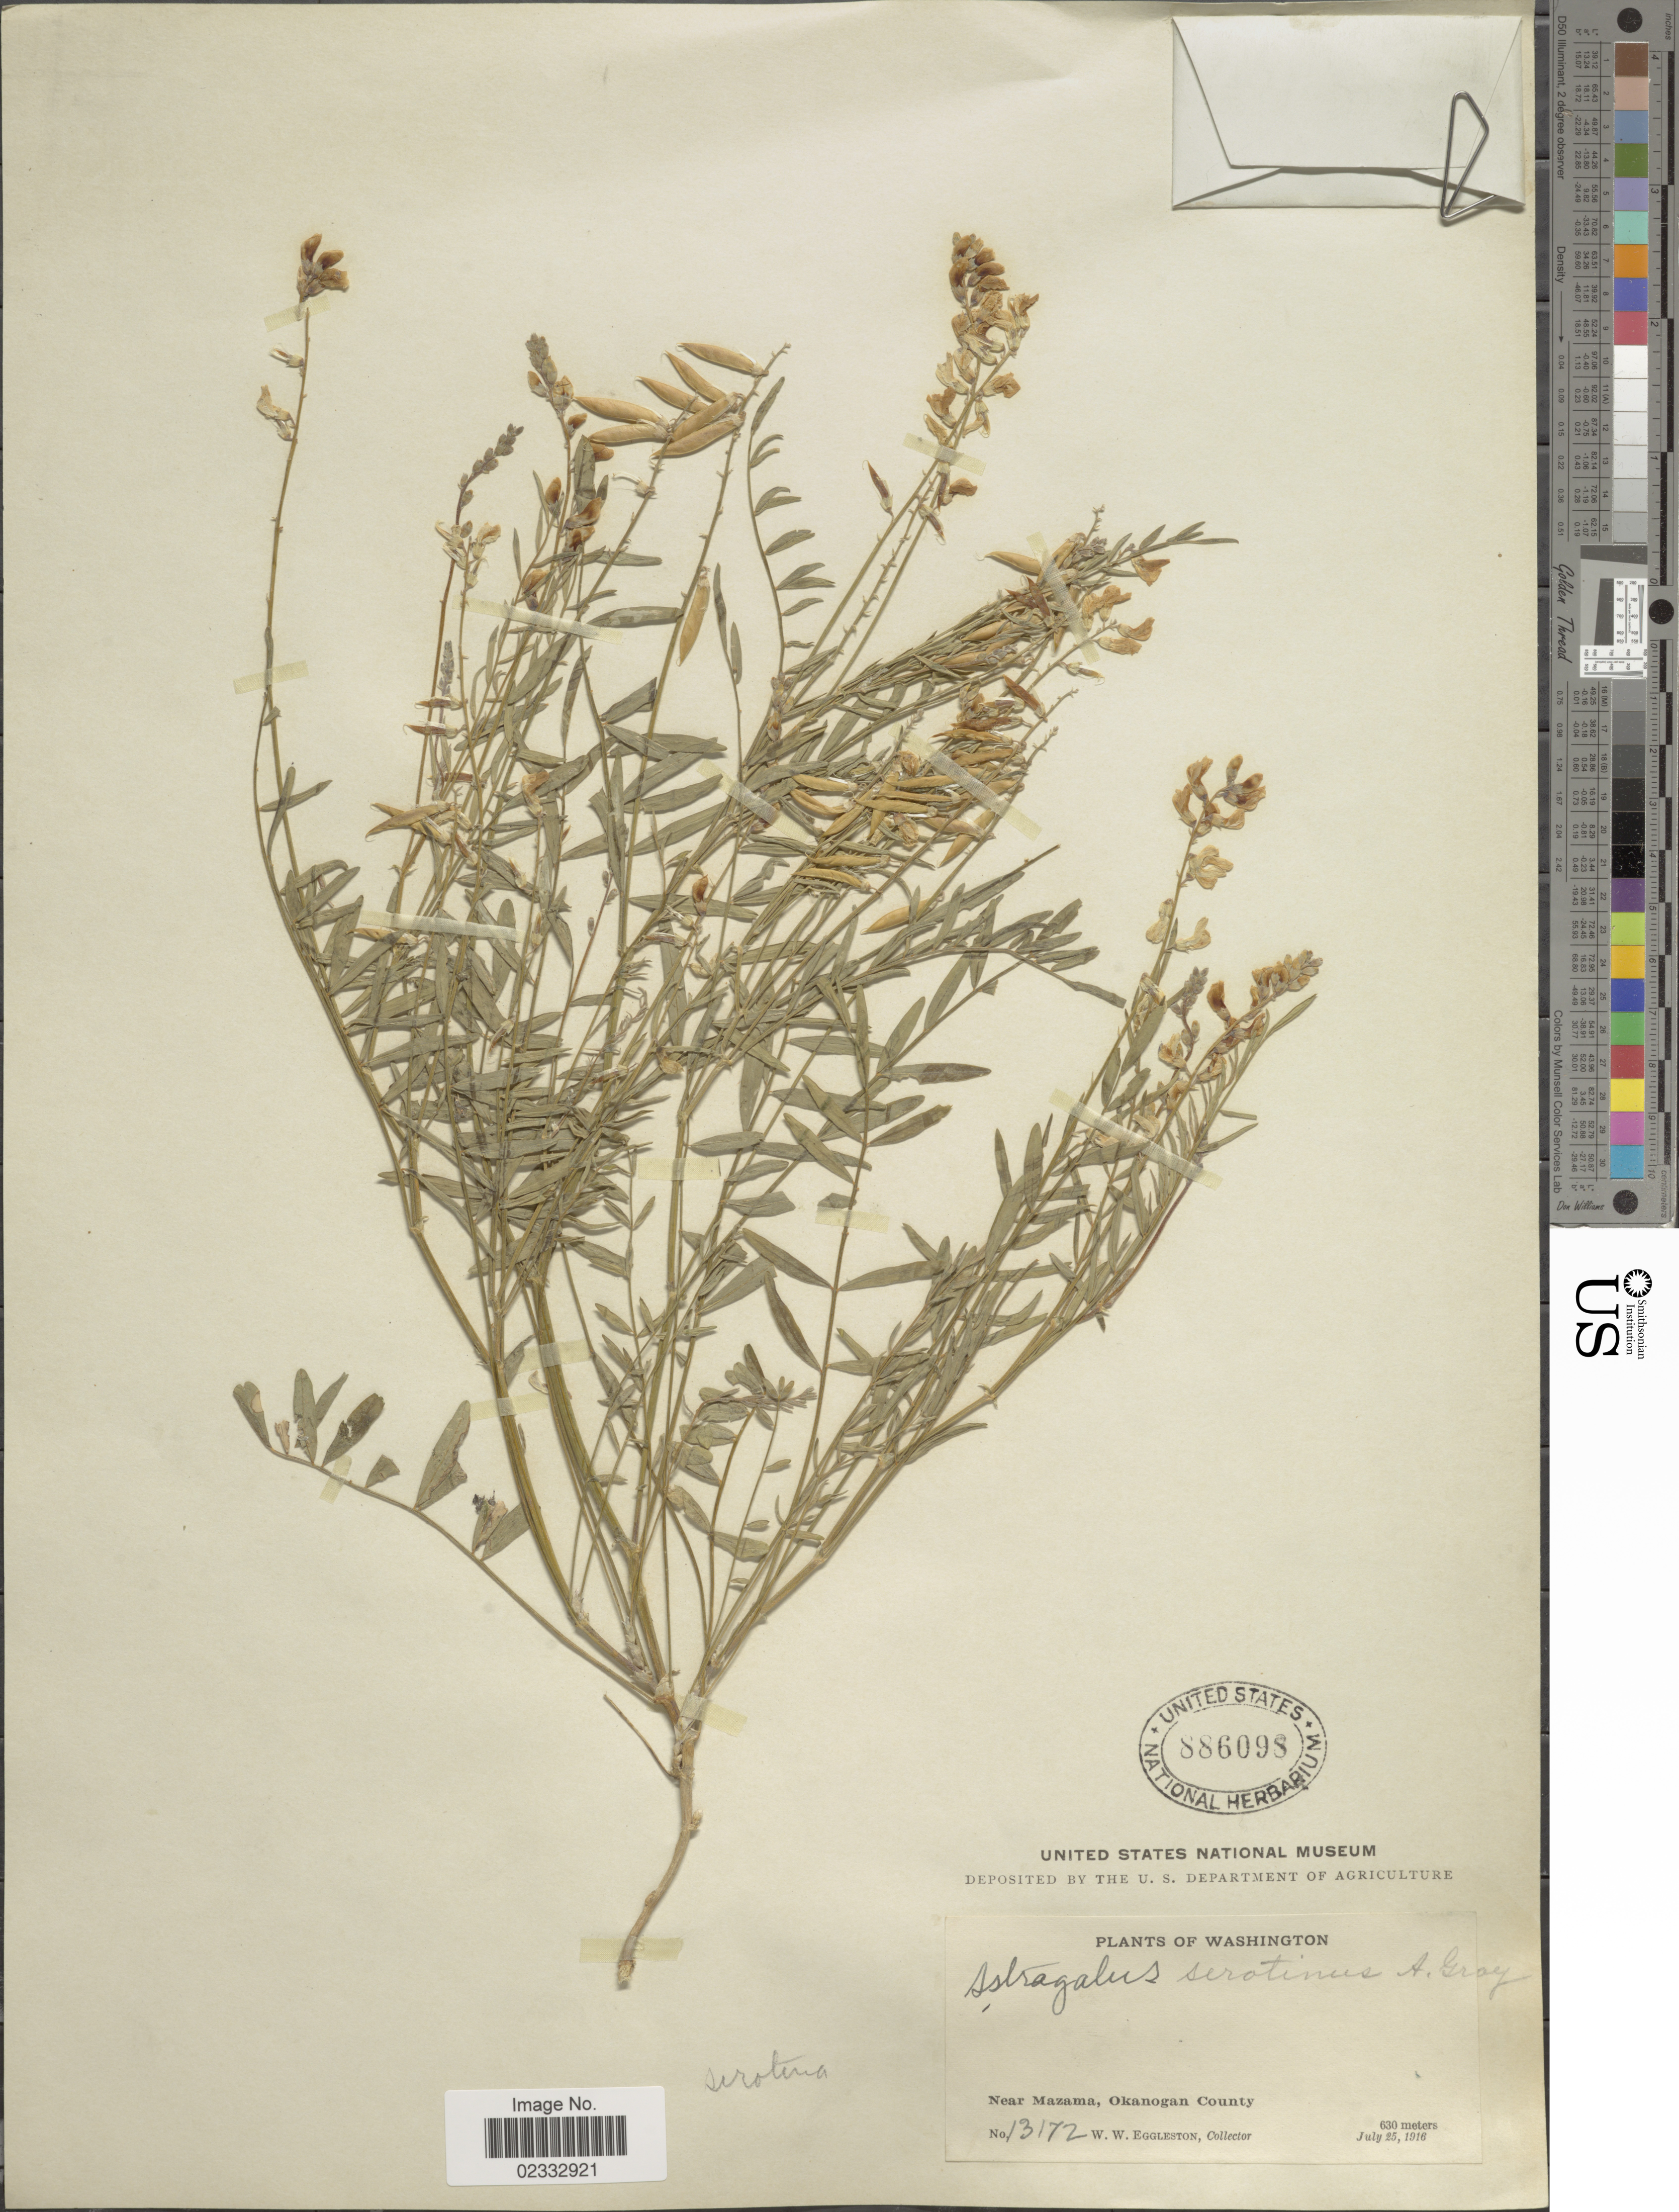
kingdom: Plantae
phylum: Tracheophyta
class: Magnoliopsida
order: Fabales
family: Fabaceae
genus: Astragalus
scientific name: Astragalus miser var. serotinus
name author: (A. Gray) Barneby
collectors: W. W. Eggleston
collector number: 13172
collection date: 1916-07-25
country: United States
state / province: Washington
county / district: Okanogan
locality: Near Mazama, Okanogan County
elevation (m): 630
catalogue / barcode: US 886098